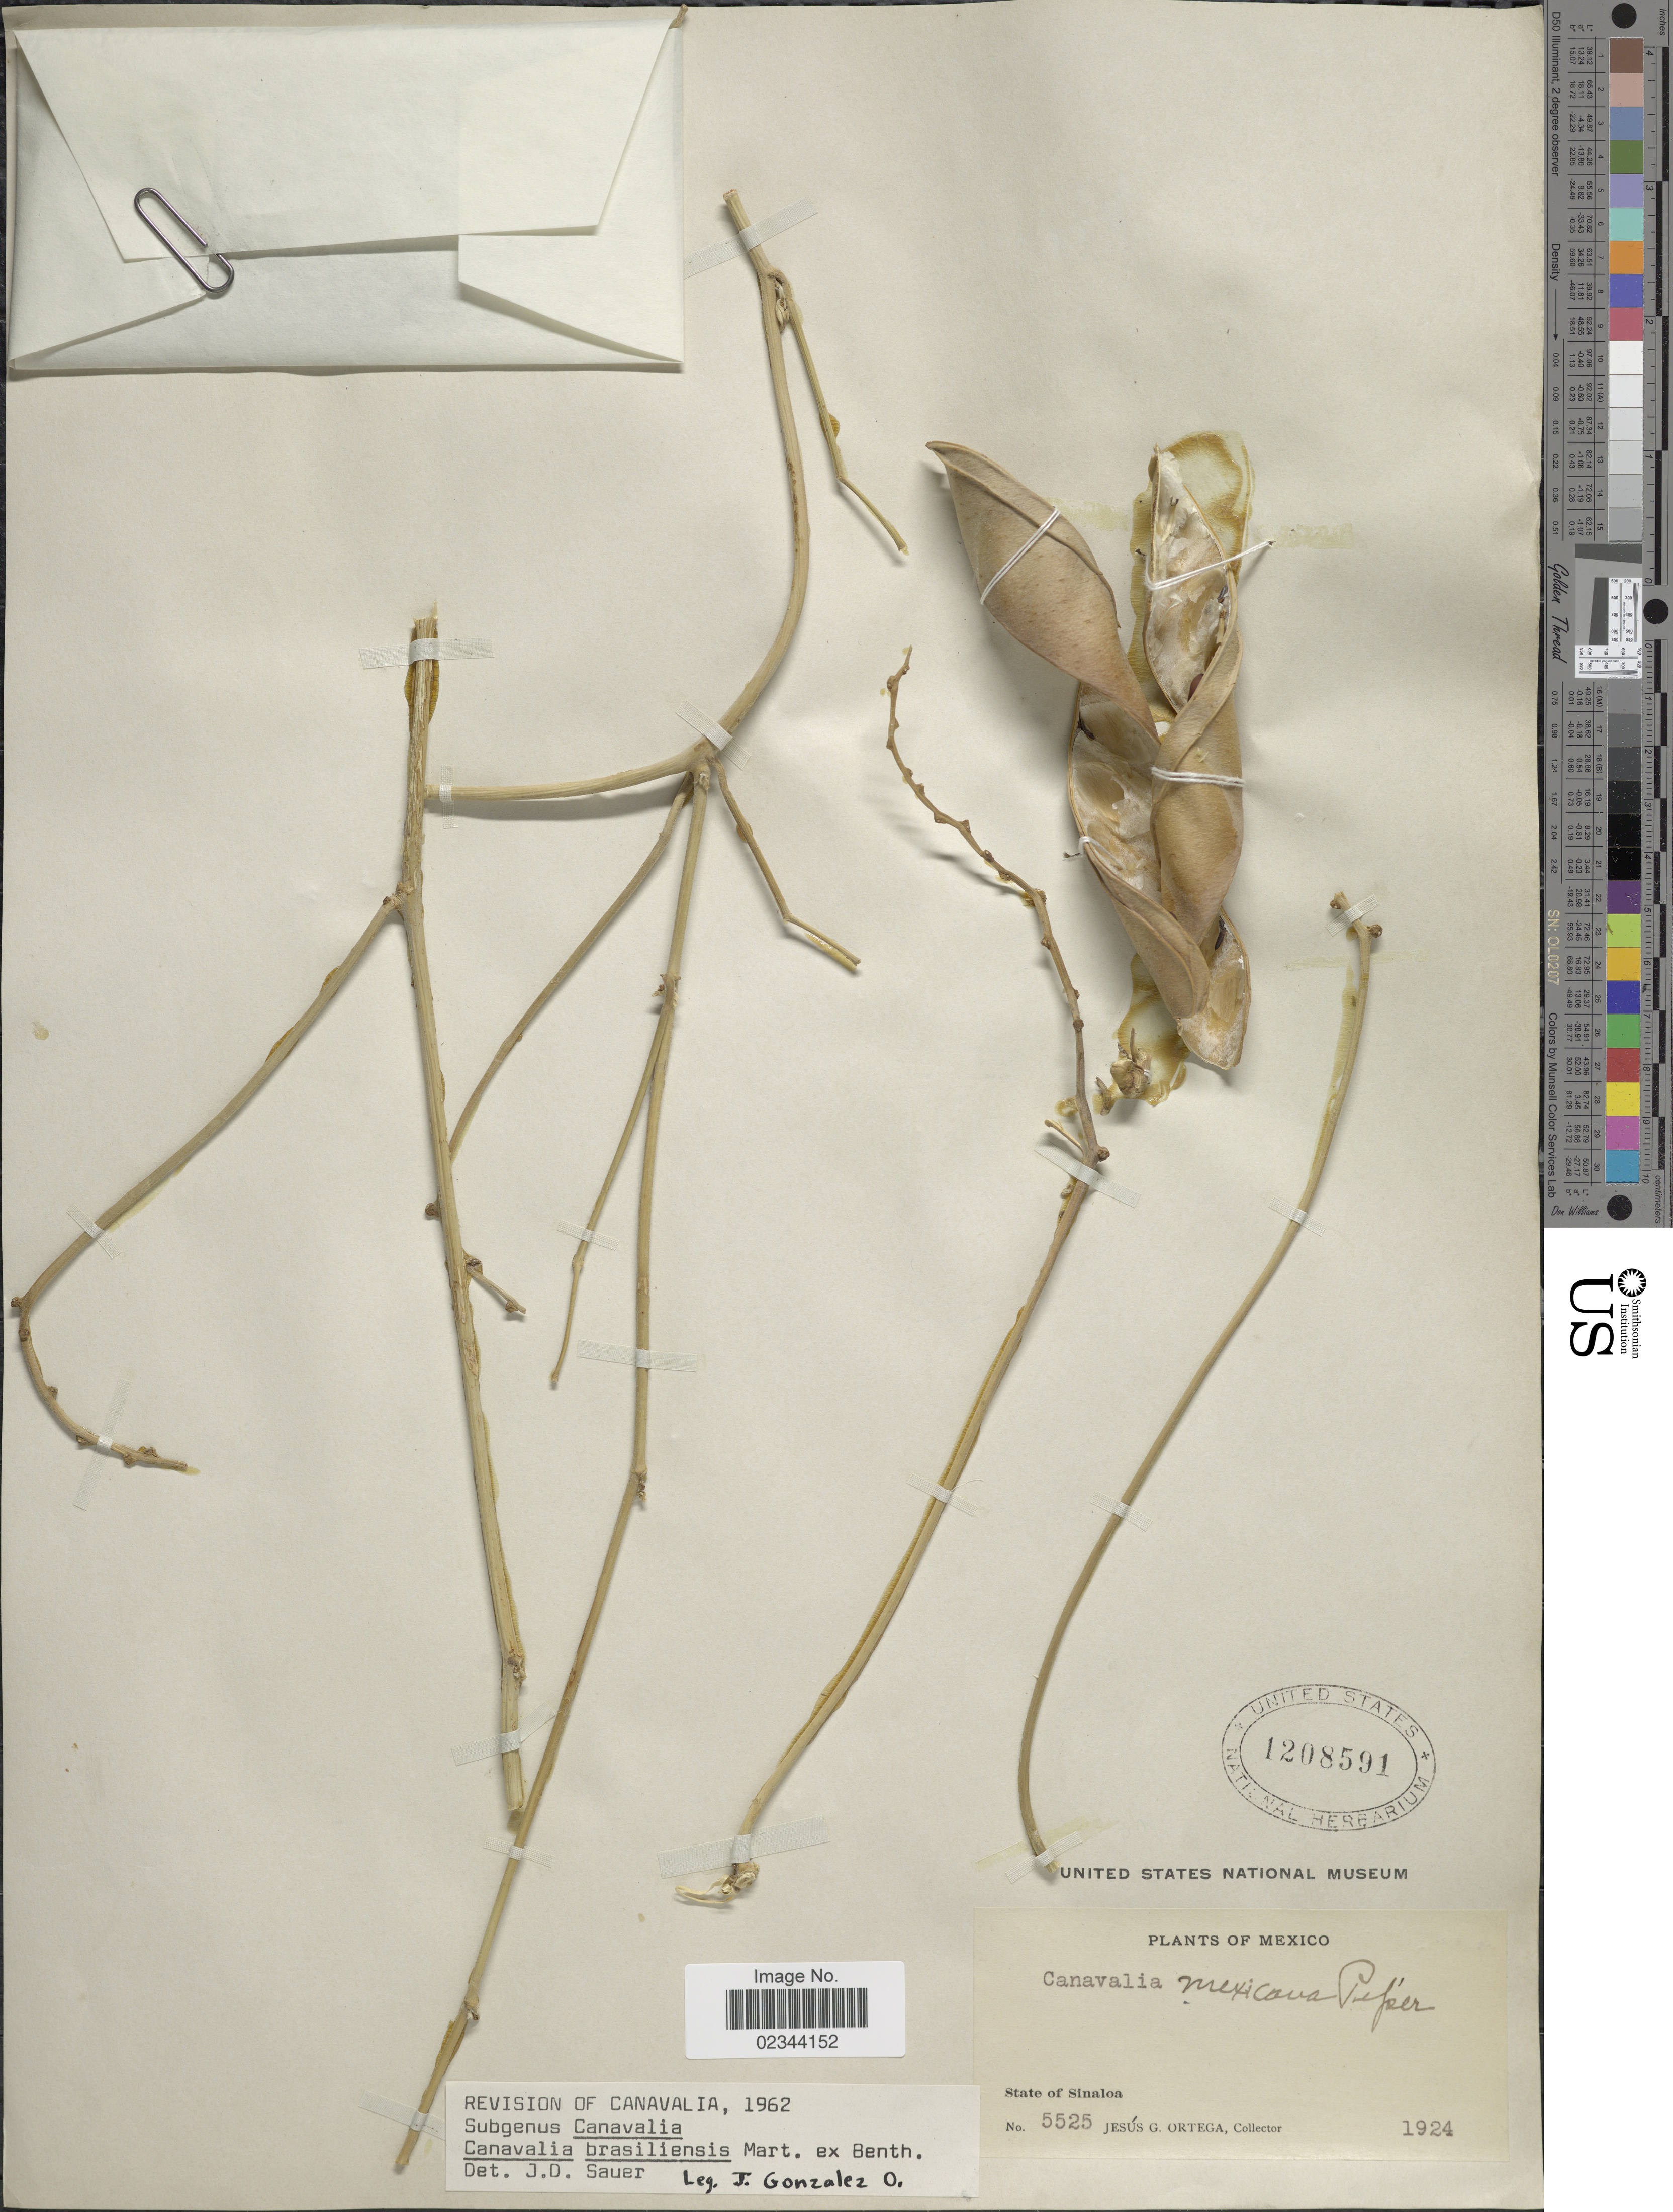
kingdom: Plantae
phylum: Tracheophyta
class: Magnoliopsida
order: Fabales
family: Fabaceae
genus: Canavalia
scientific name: Canavalia brasiliensis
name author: Mart. ex Benth.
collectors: J. Ortega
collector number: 5525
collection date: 1924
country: Mexico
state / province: Sinaloa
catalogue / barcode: US 1208591